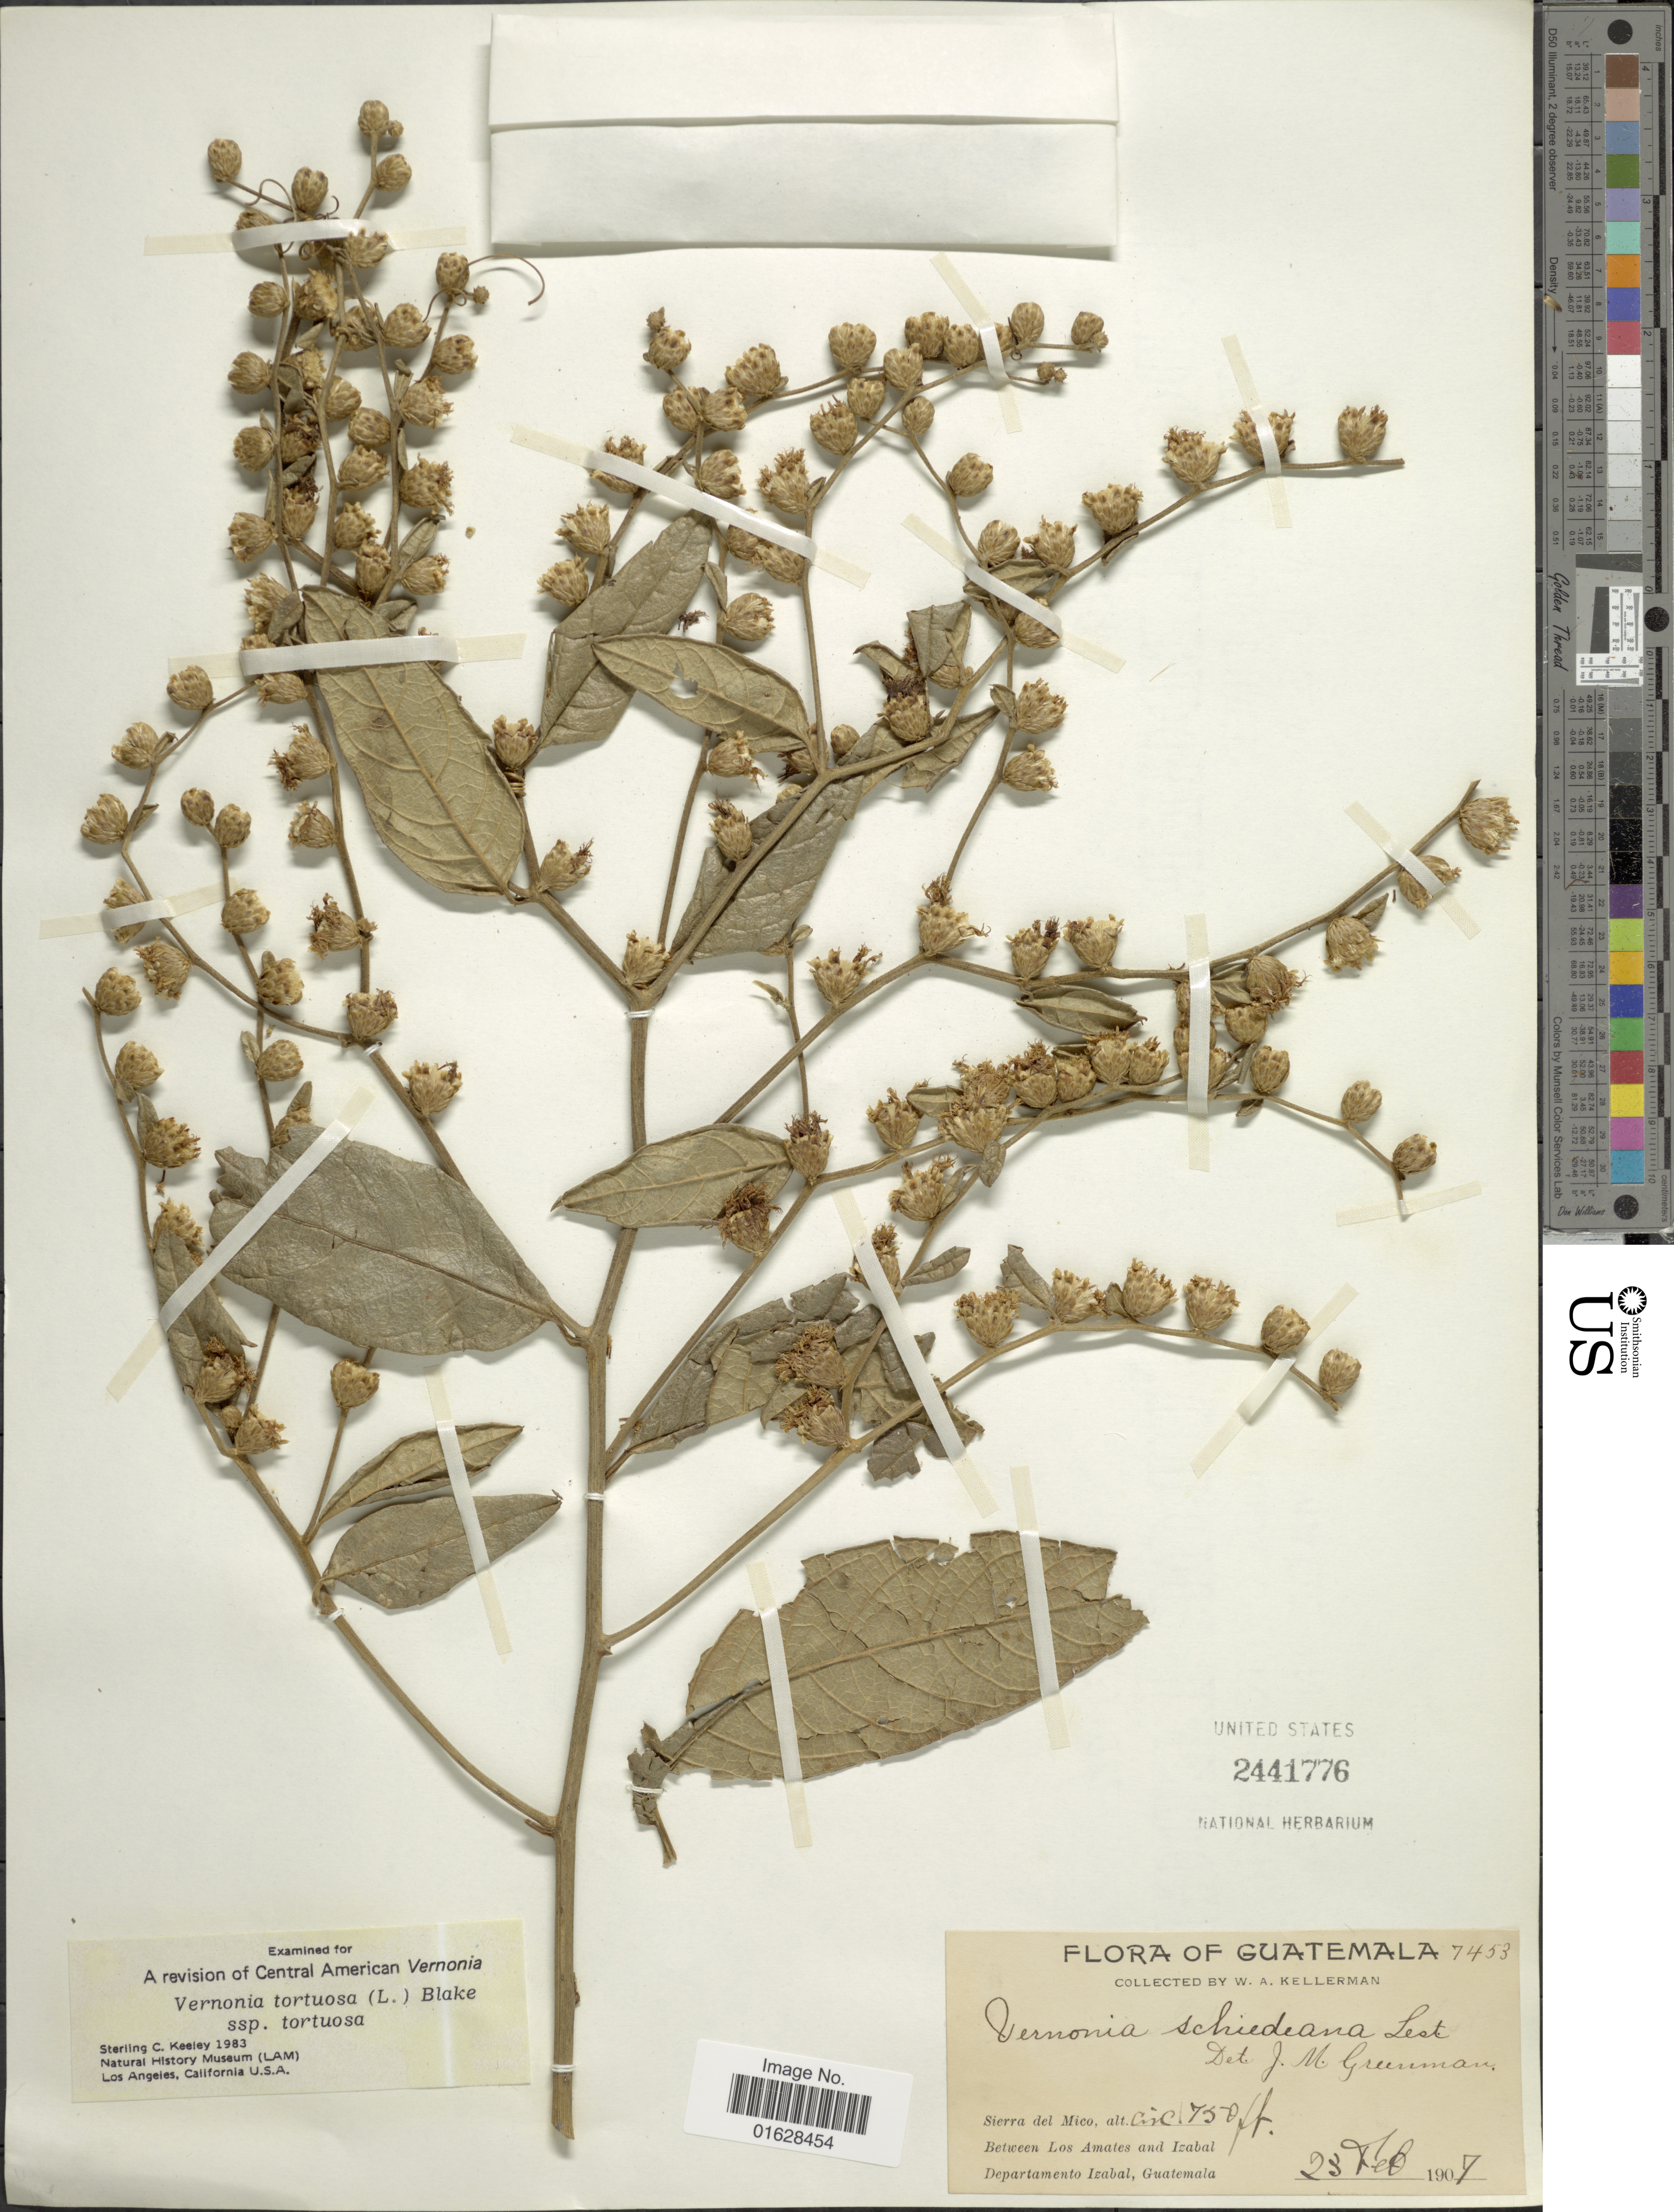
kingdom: Plantae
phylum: Tracheophyta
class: Magnoliopsida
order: Asterales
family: Asteraceae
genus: Lepidaploa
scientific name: Lepidaploa tortuosa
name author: (L.) H. Rob.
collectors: W. Kellerman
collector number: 7453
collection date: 1907-02-23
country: Guatemala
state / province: Izabal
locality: Sierra del Mico, between Los Amates and Izabal, Departamento Izabal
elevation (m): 229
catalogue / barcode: US 2441776